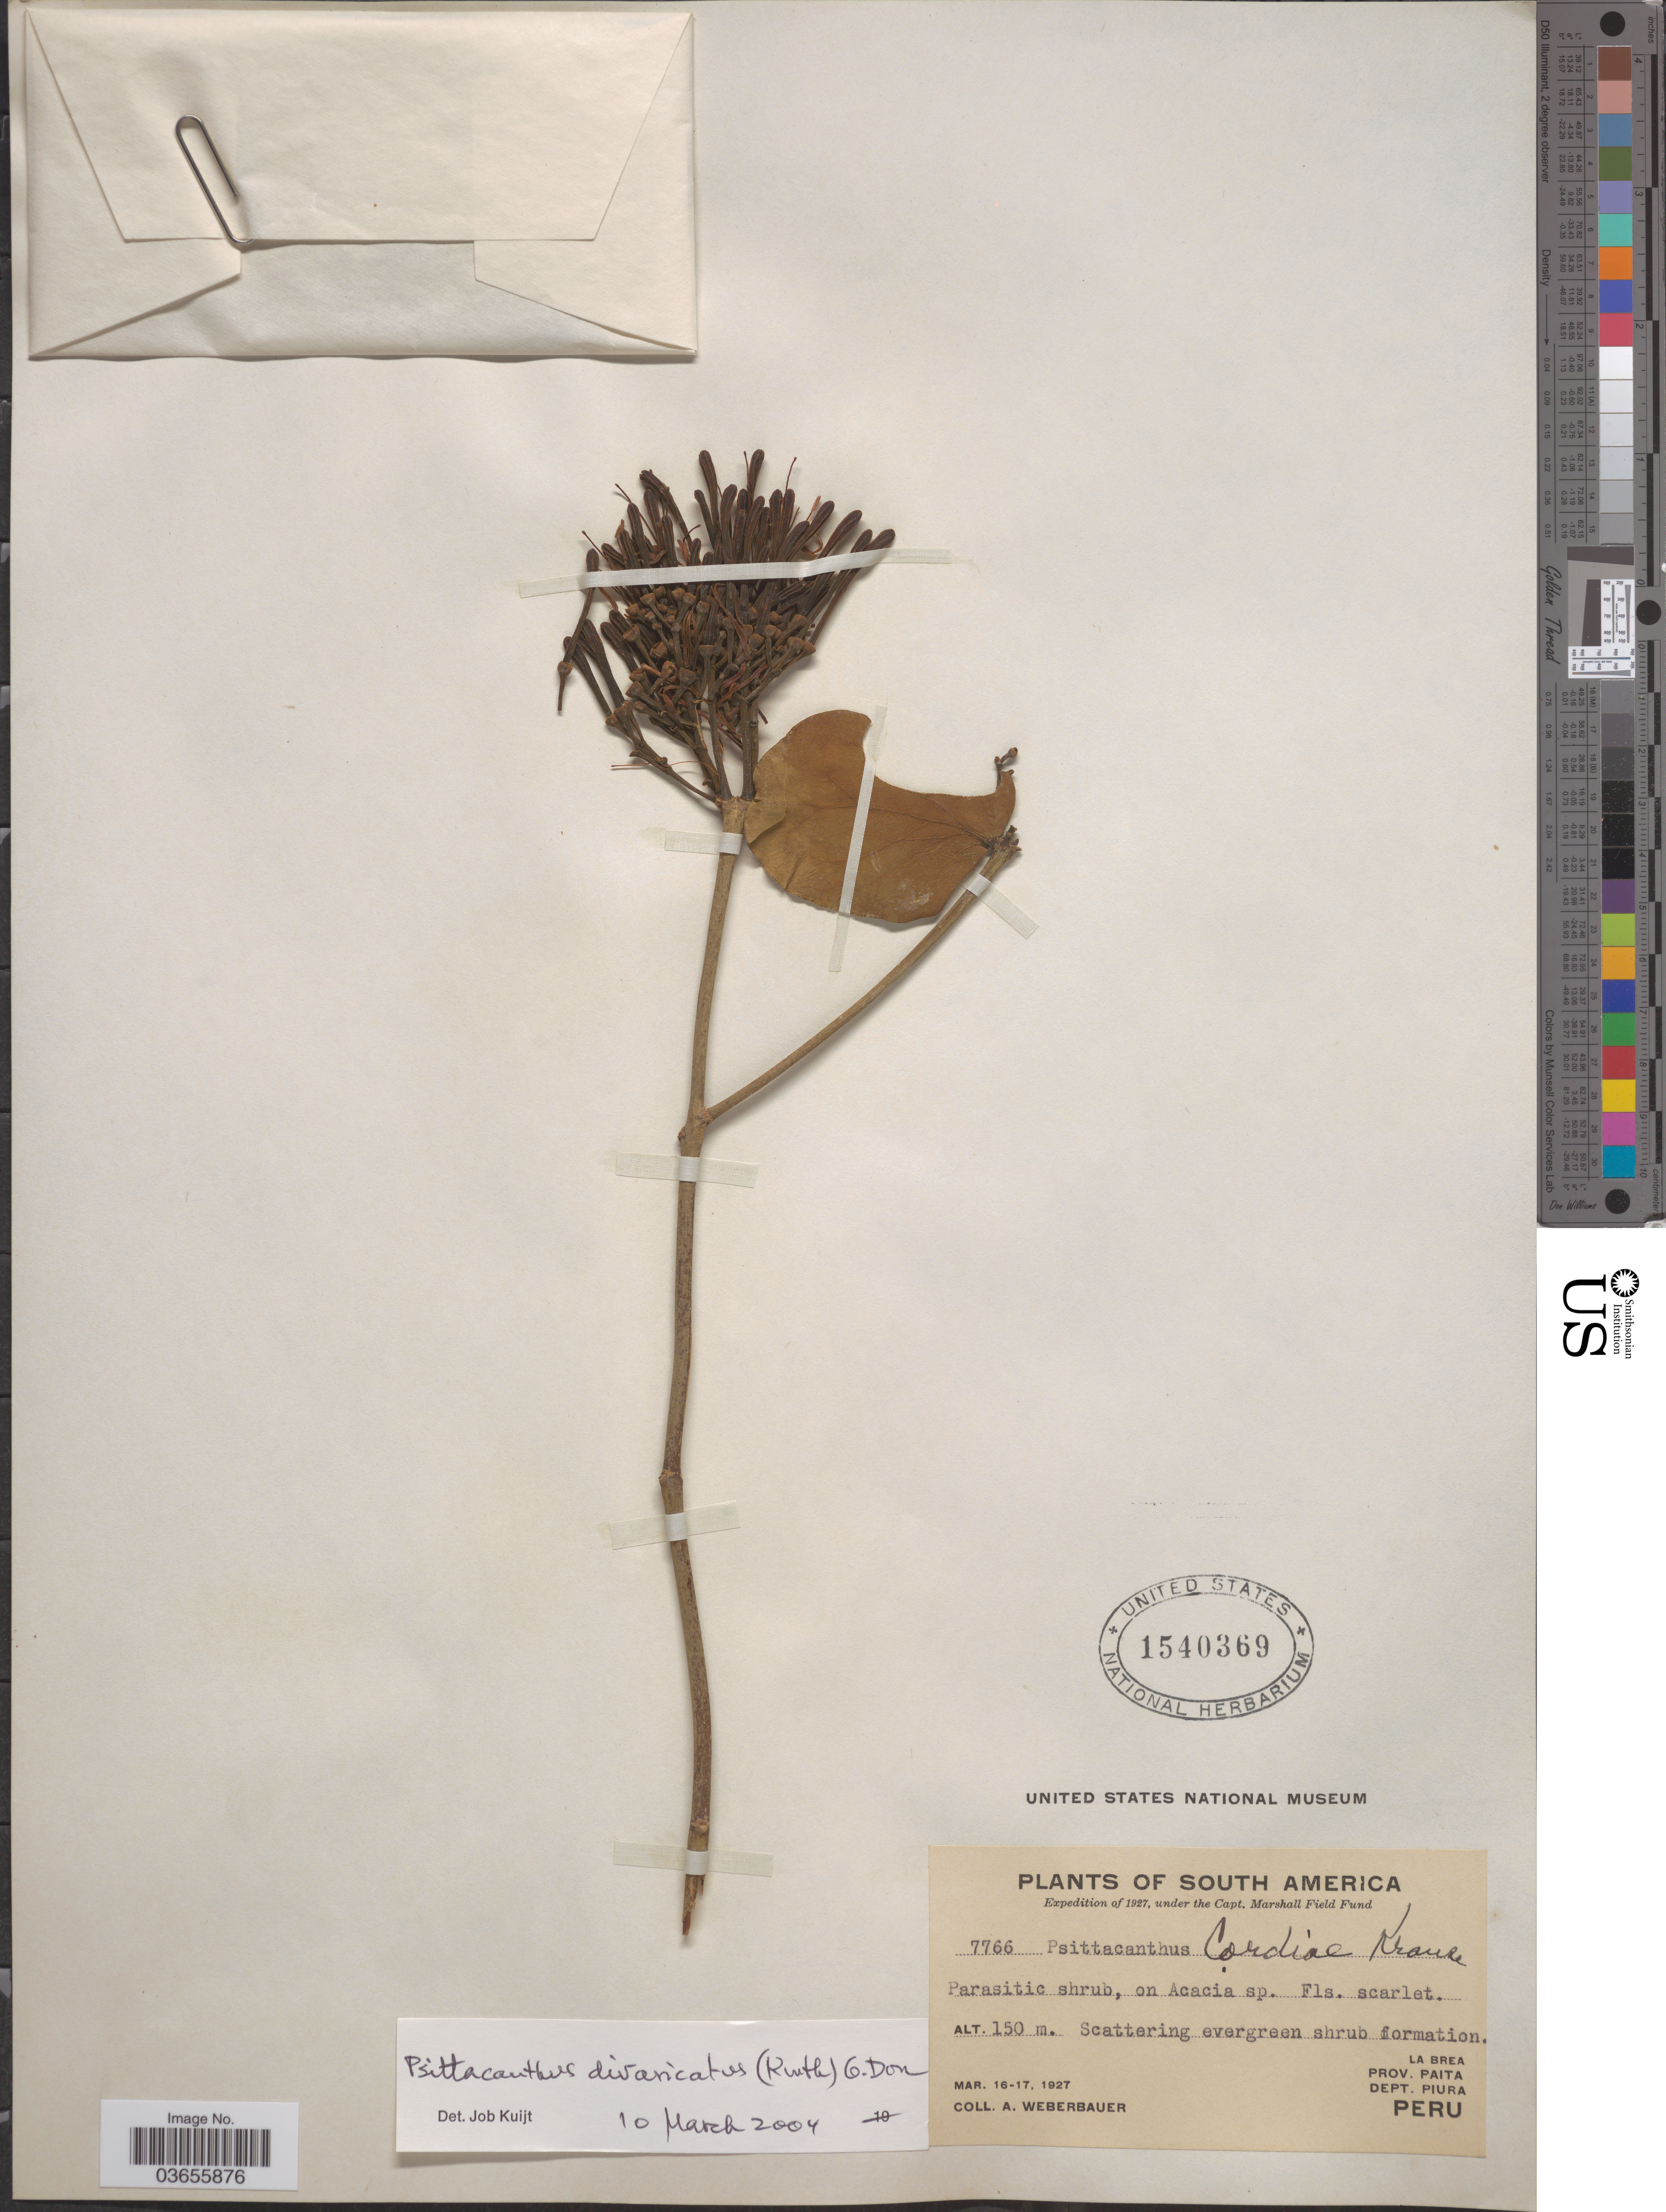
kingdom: Plantae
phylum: Tracheophyta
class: Magnoliopsida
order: Santalales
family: Loranthaceae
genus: Psittacanthus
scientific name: Psittacanthus divaricatus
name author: (Kunth) G. Don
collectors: A. Weberbauer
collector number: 7766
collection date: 1927-03-16/1927-03-17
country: Peru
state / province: Piura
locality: La Brea. Prov. Paita, dept. Piura.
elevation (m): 150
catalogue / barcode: US 1540369